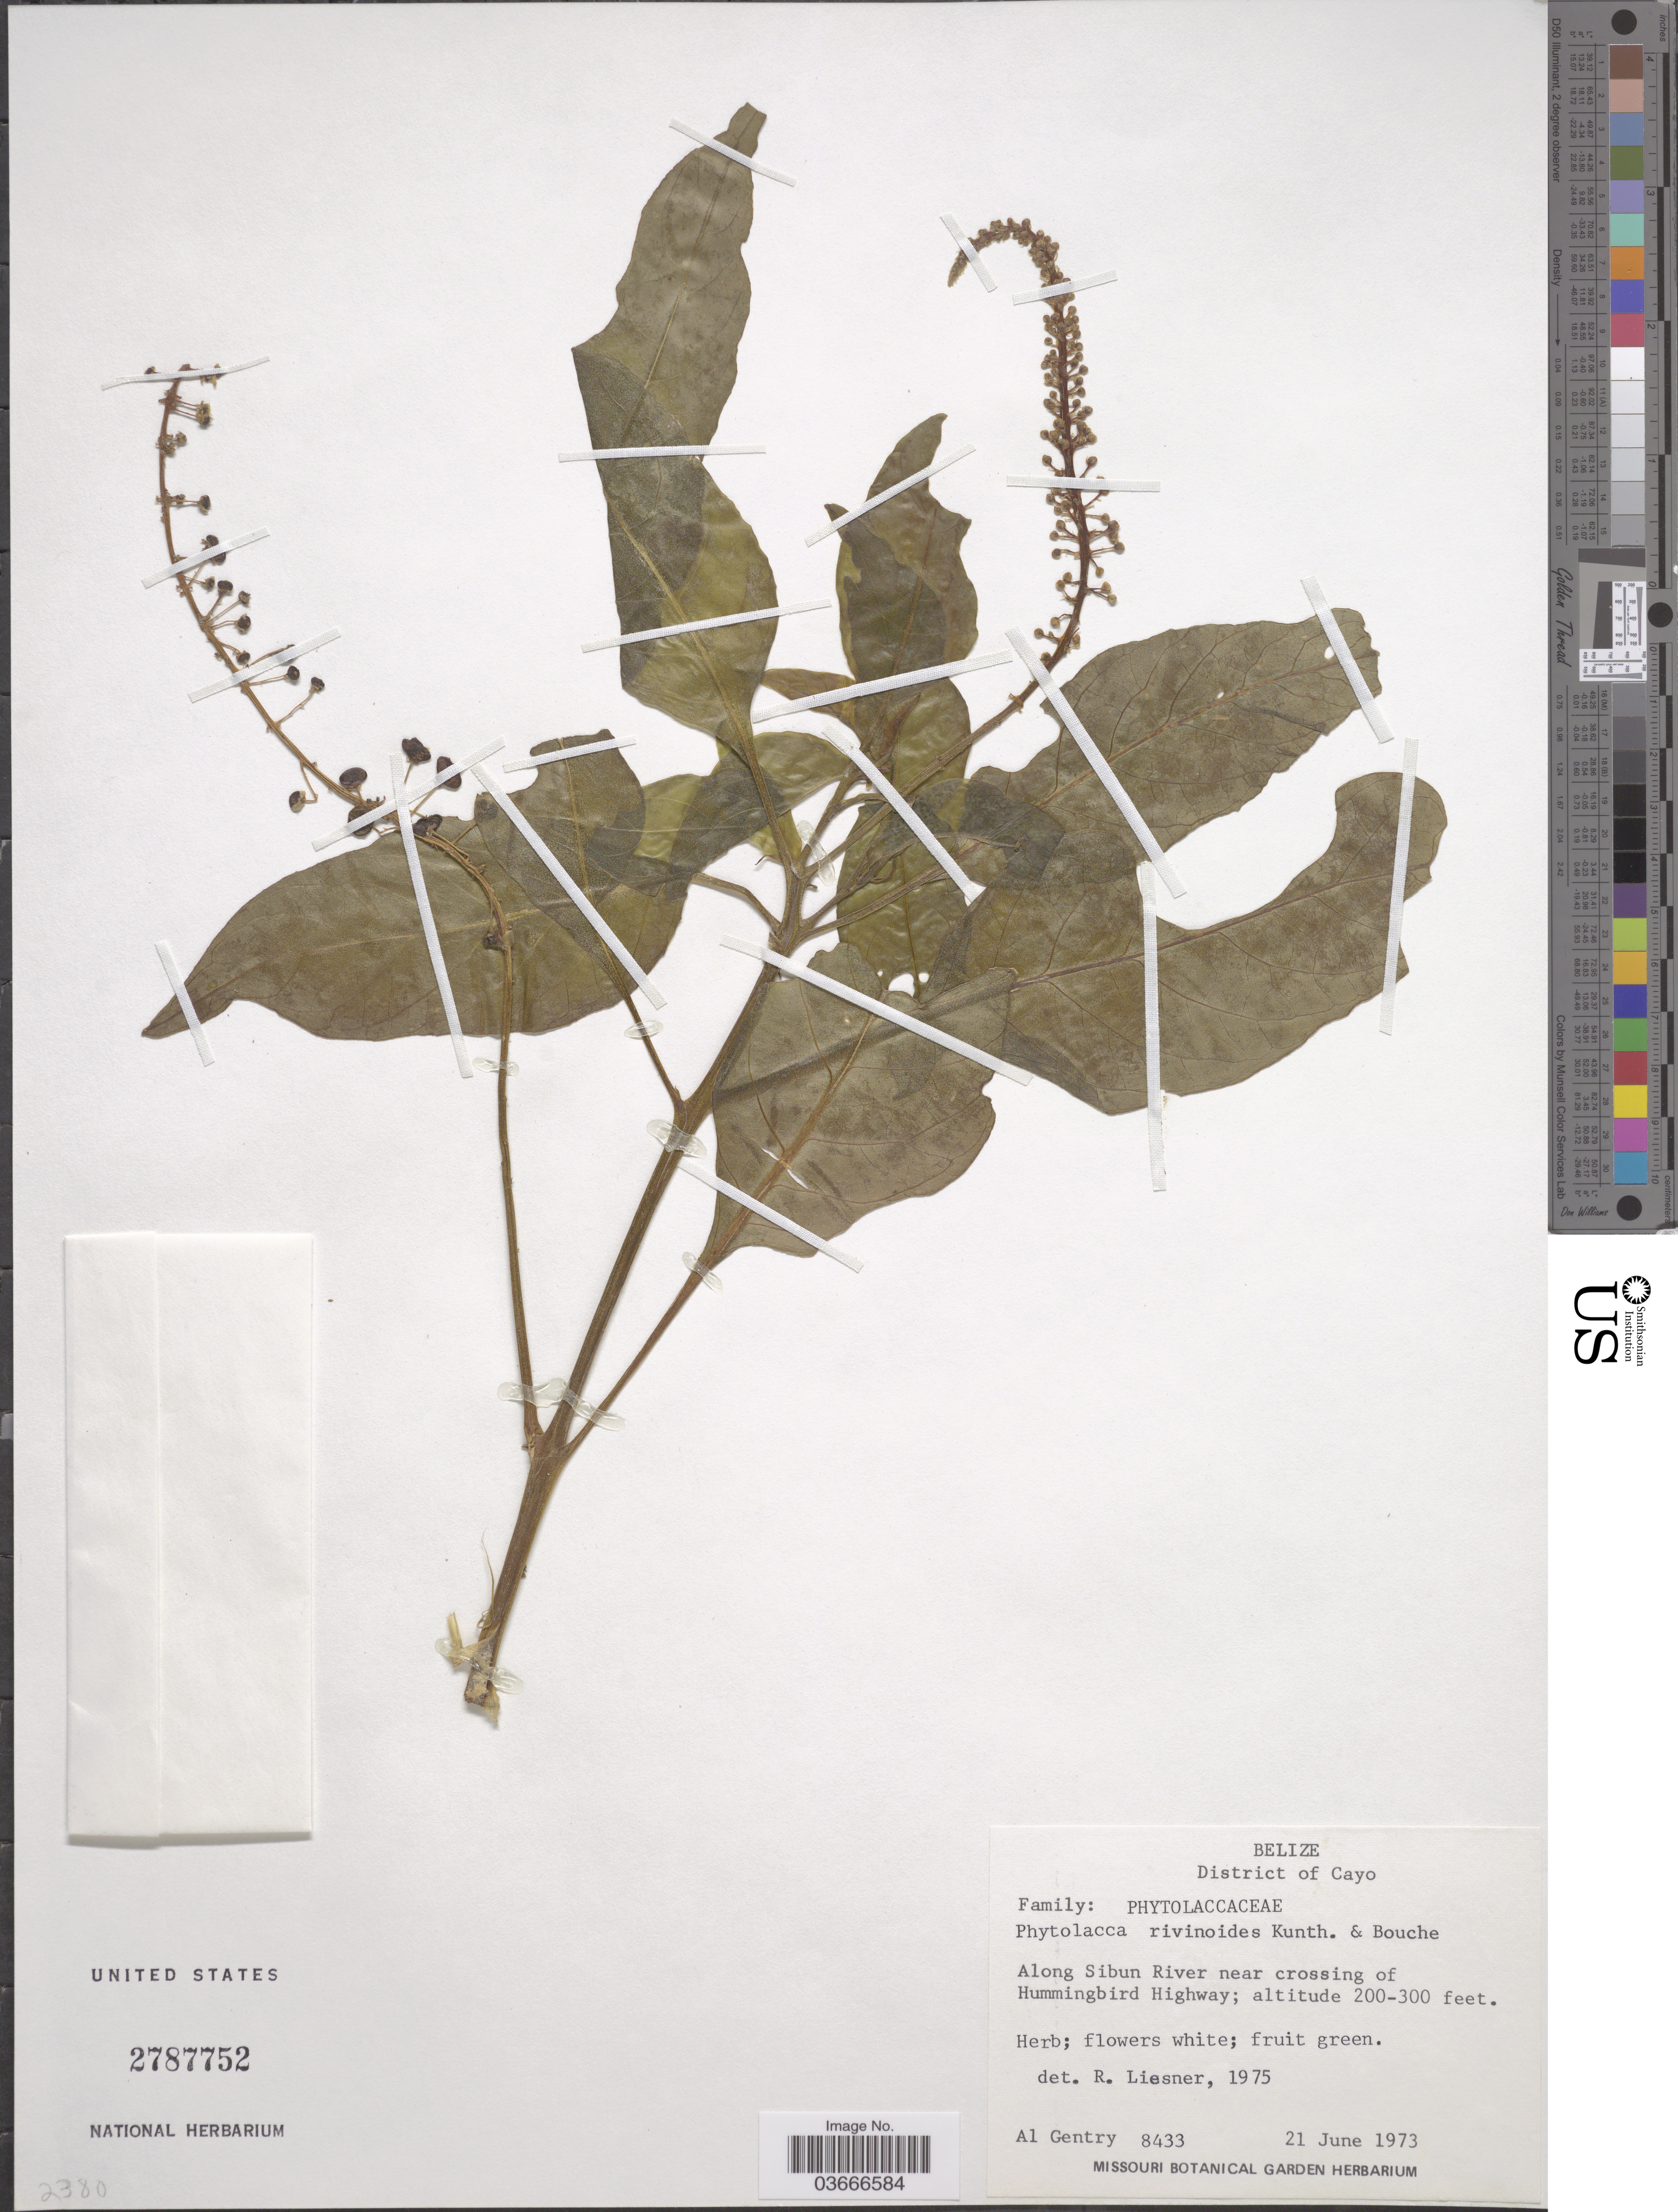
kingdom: Plantae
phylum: Tracheophyta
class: Magnoliopsida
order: Caryophyllales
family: Phytolaccaceae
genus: Phytolacca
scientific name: Phytolacca rivinoides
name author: Kunth & C.D. Bouché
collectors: A. H. Gentry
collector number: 8433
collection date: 1973-06-21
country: Belize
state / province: Cayo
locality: District of Cayo. Along Sibun River near crossing of Hummingbird Highway.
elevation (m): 61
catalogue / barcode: US 2787752